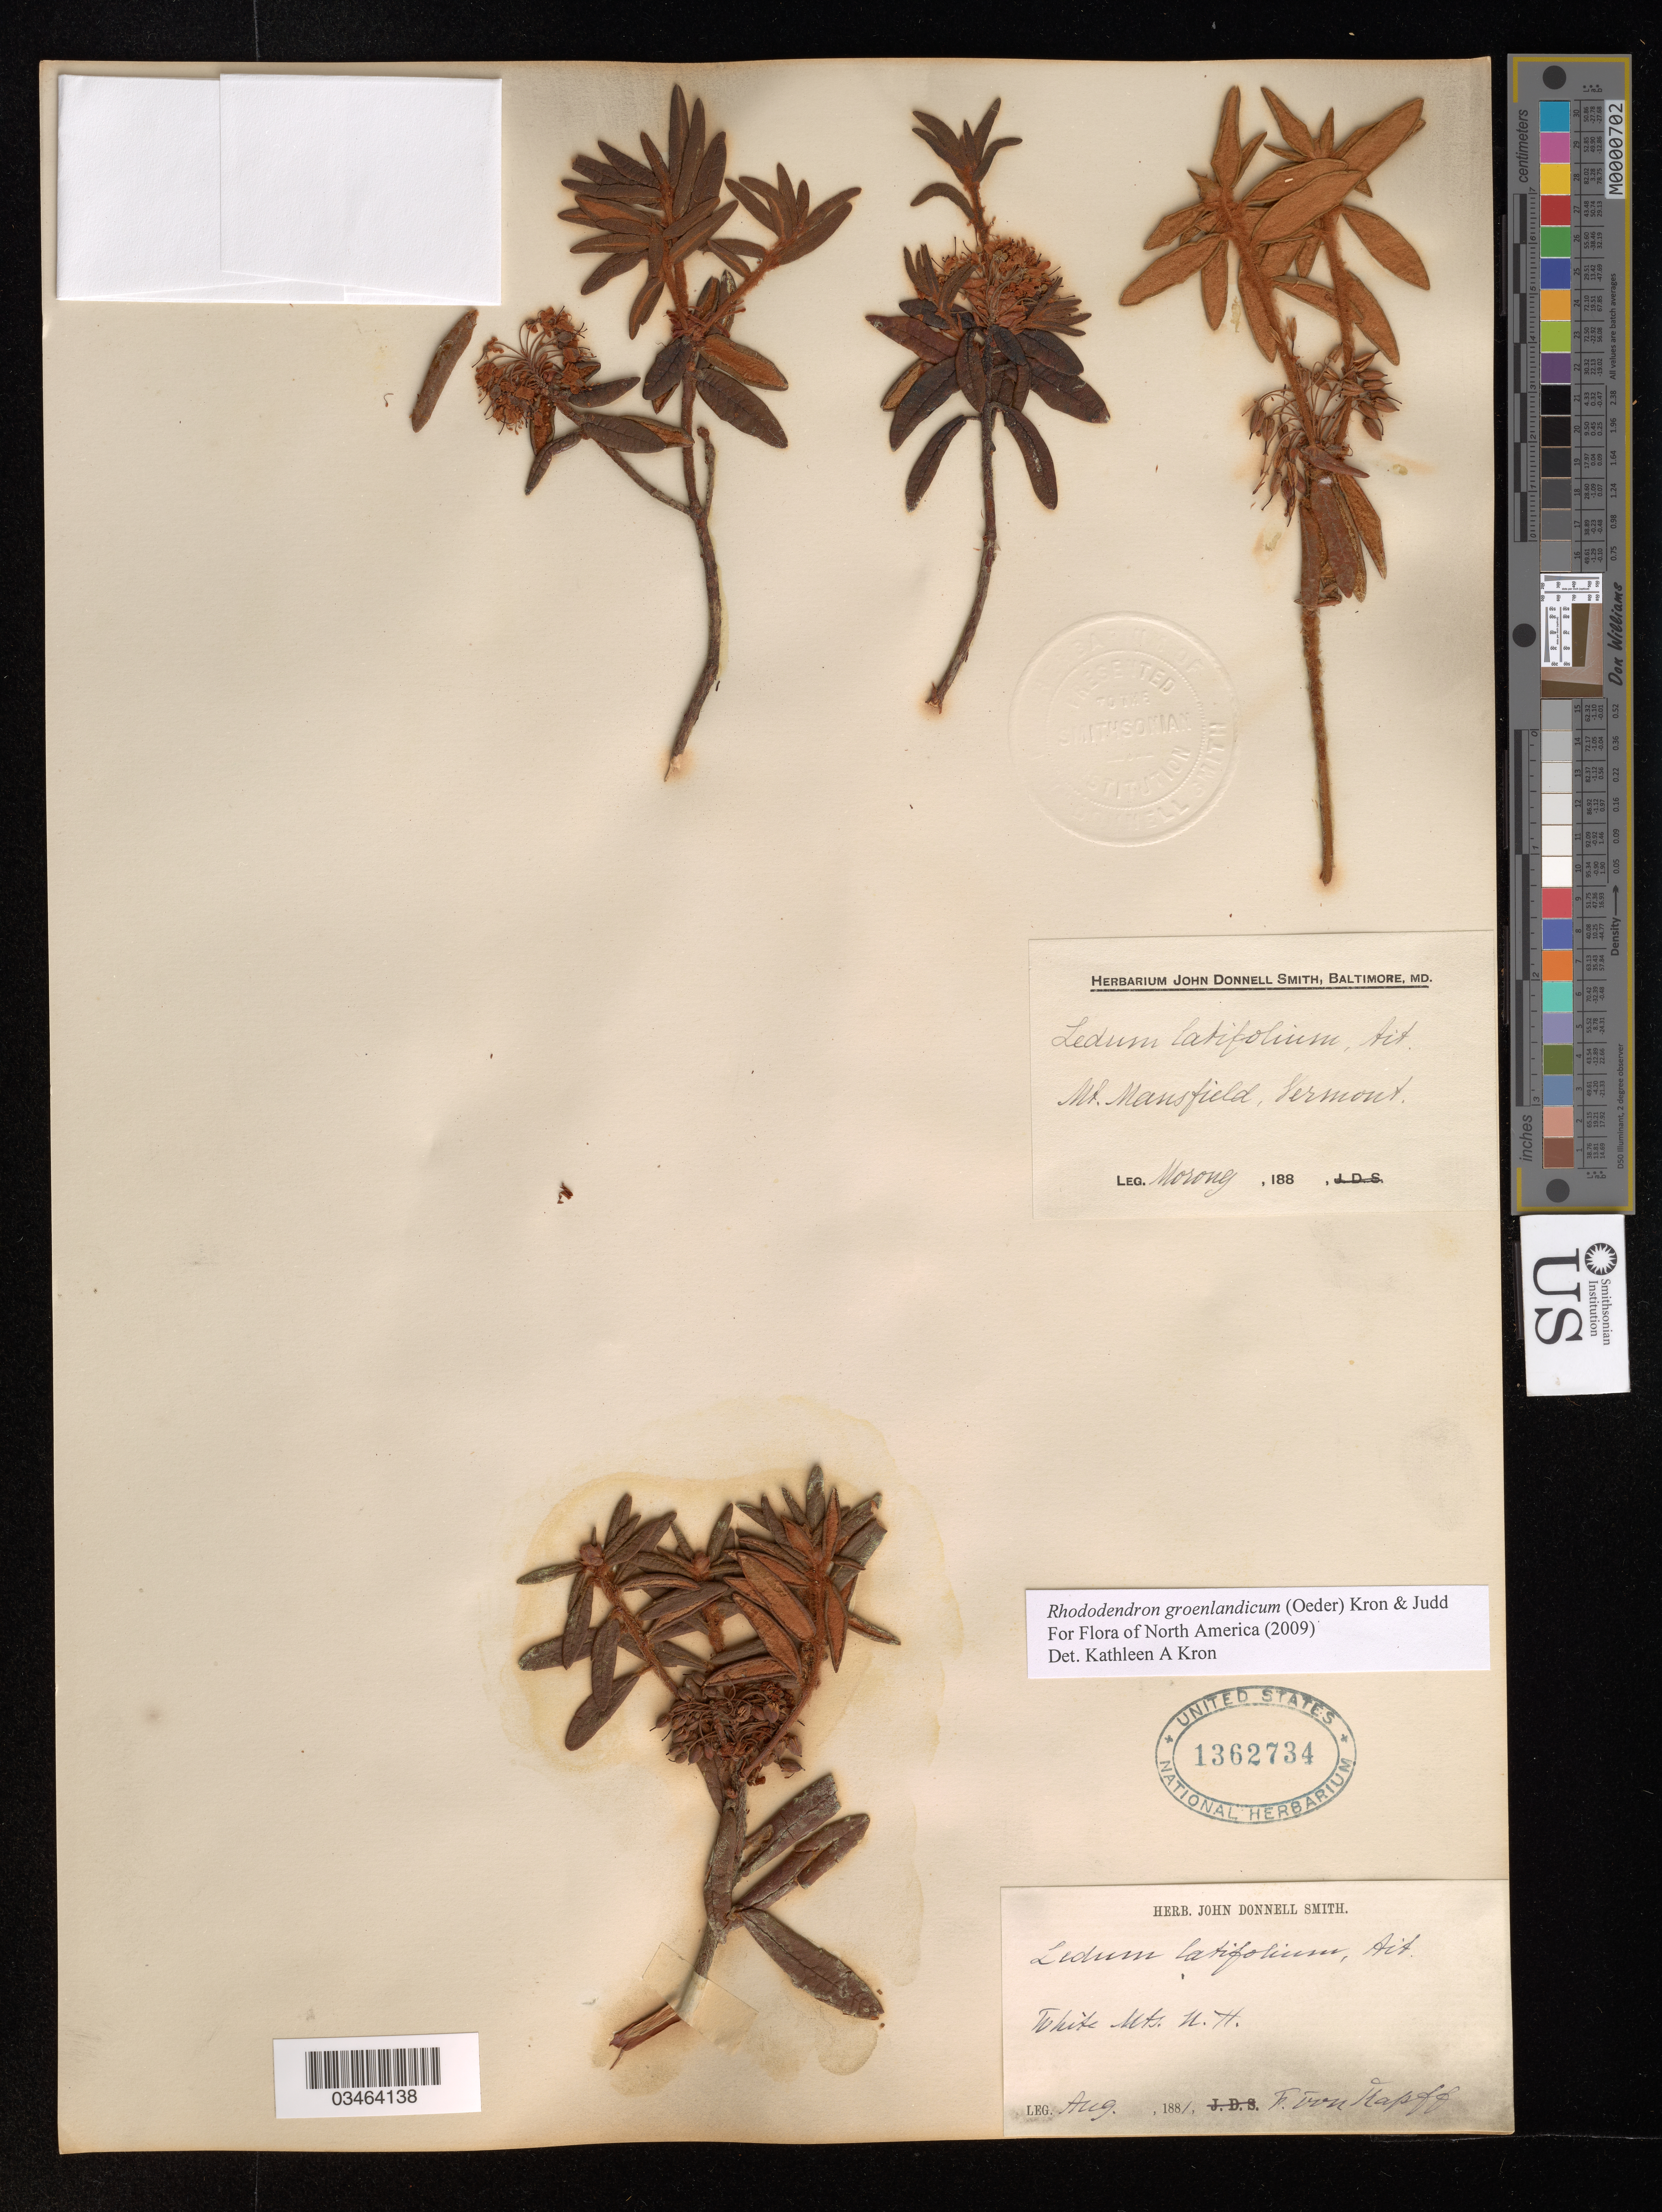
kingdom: Plantae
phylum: Tracheophyta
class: Magnoliopsida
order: Ericales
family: Ericaceae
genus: Rhododendron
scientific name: Rhododendron groenlandicum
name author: (Oeder) Kron & Judd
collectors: F. von Kapff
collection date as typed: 188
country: United States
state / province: Vermont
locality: Mt. Mansfield.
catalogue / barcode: US 1362734